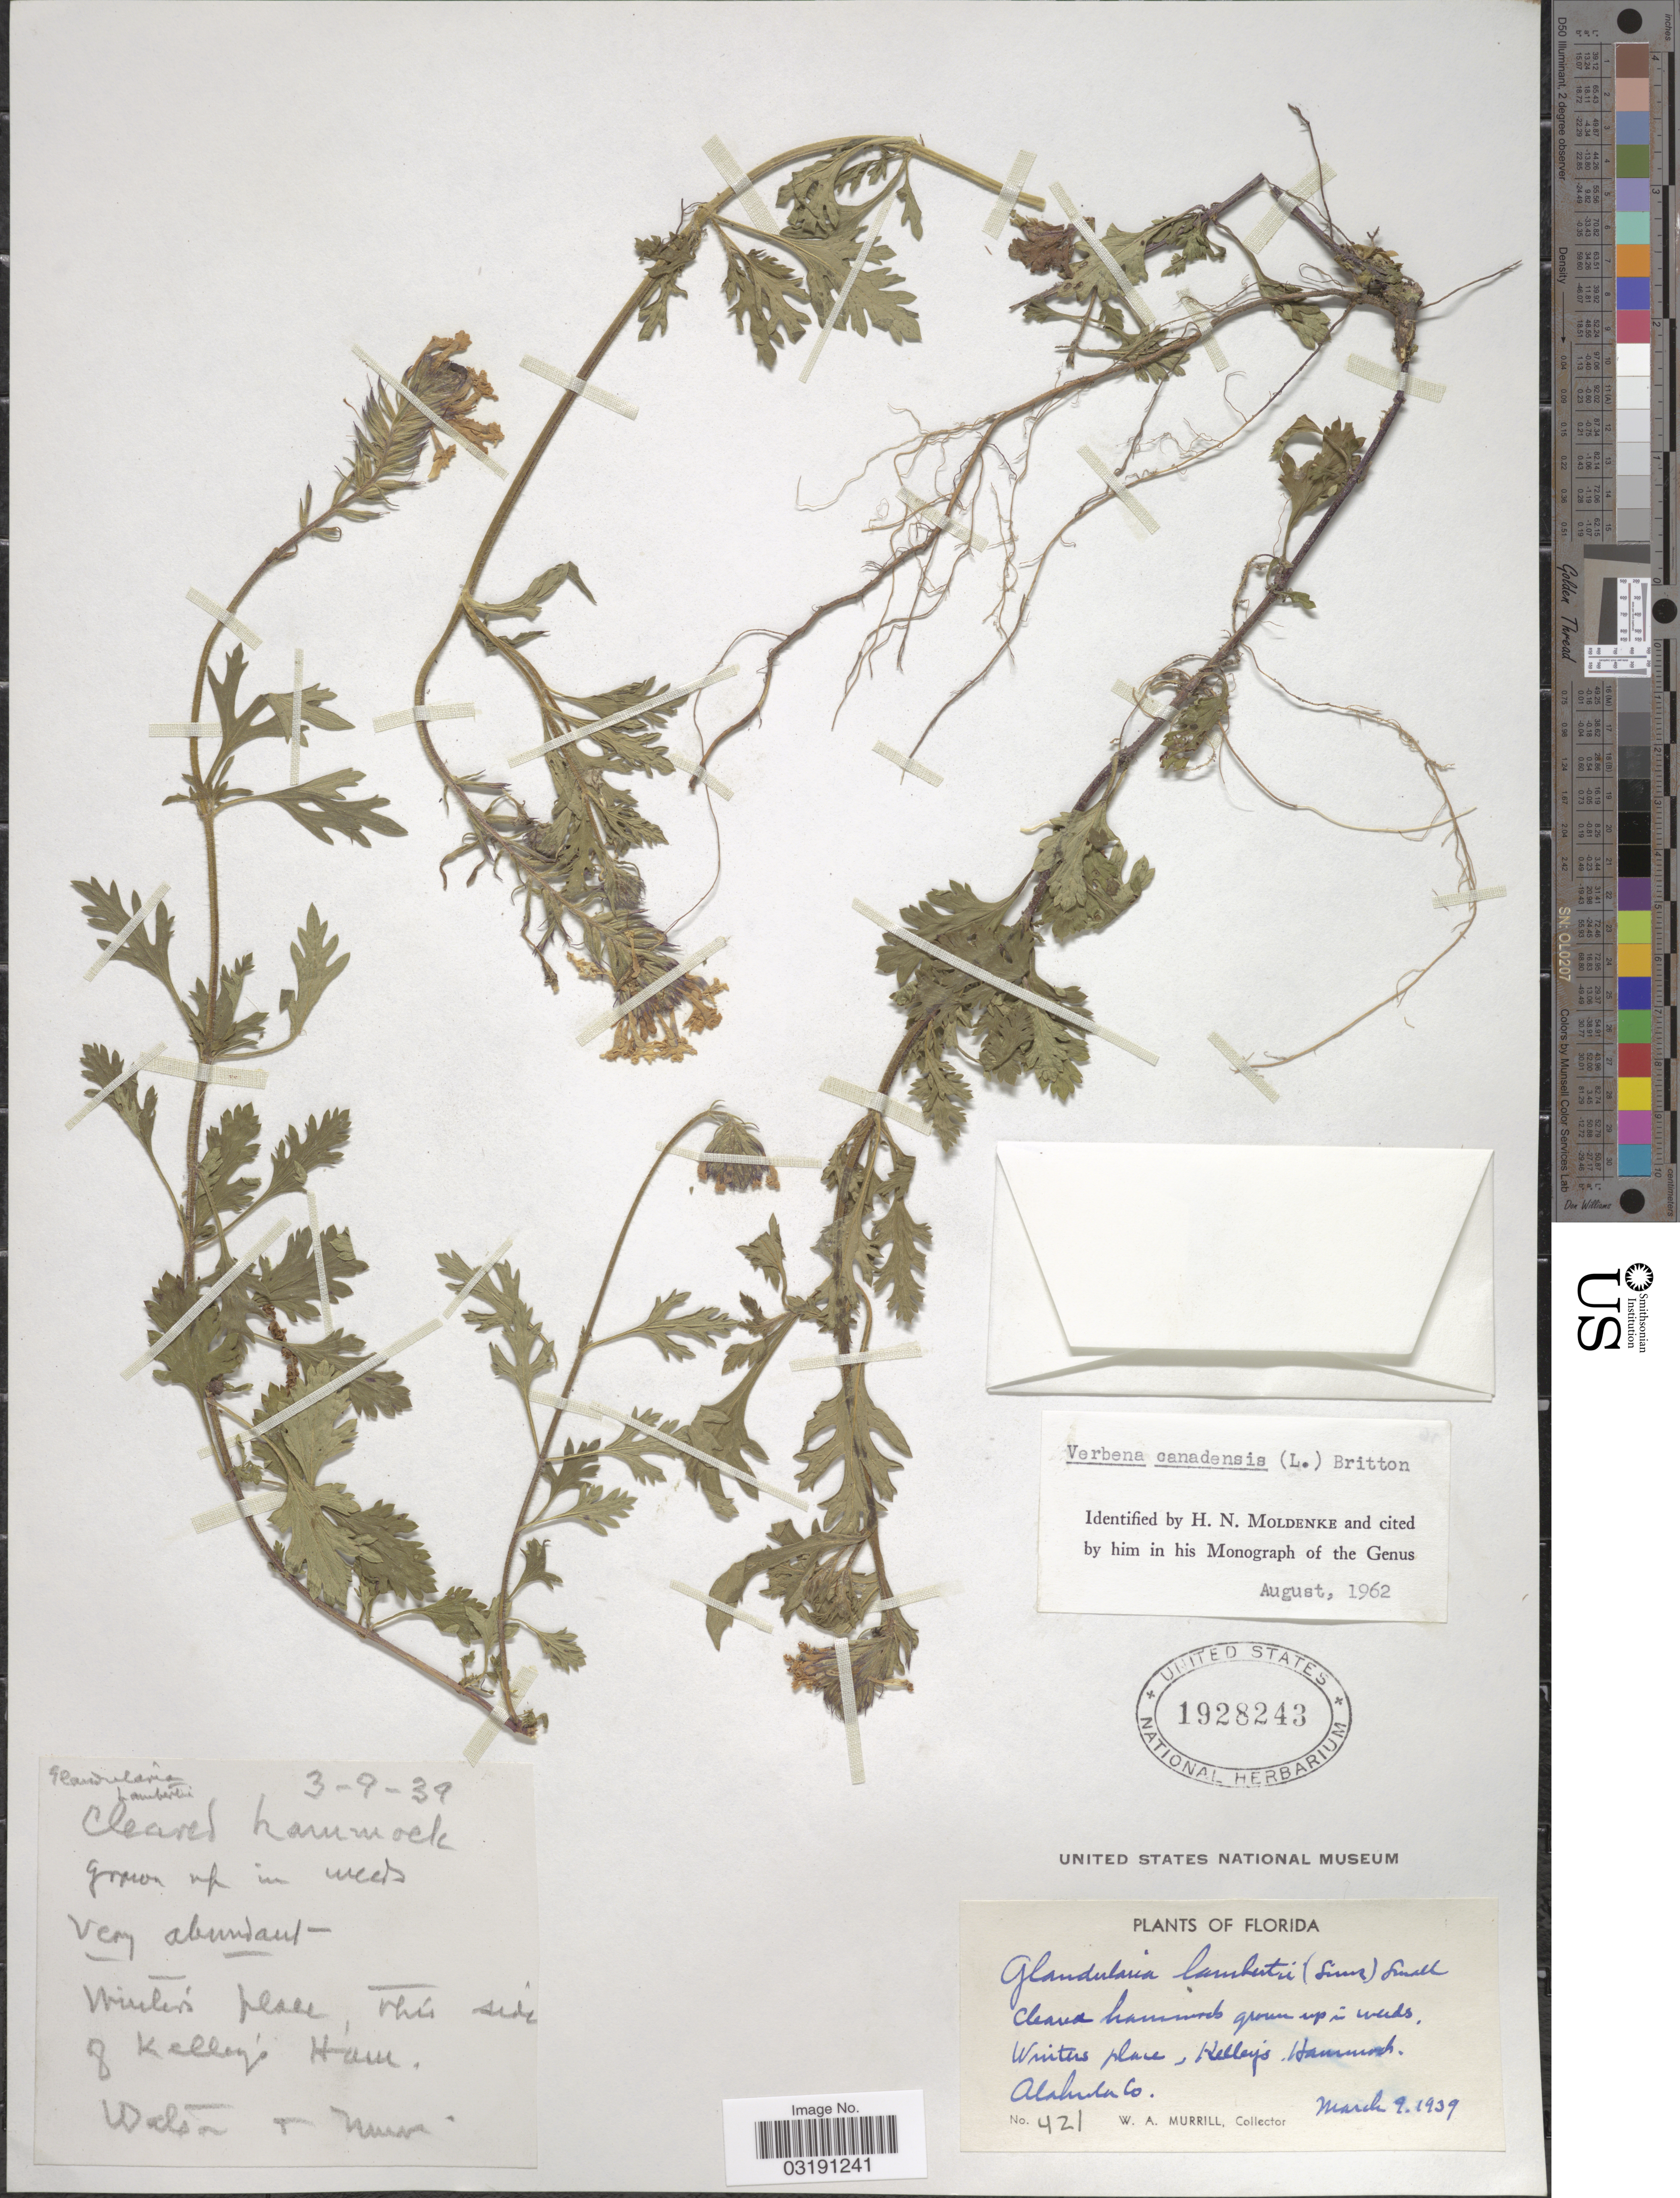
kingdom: Plantae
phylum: Tracheophyta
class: Magnoliopsida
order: Lamiales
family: Verbenaceae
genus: Verbena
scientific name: Verbena canadensis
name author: (L.) Britton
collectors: W. A. Murrill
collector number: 421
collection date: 1939-03-09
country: United States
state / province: Florida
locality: Winters place, Kelley's Hammoch. Alachua Co. Winter's place, this side of Kelley's Ham.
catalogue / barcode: US 1928243